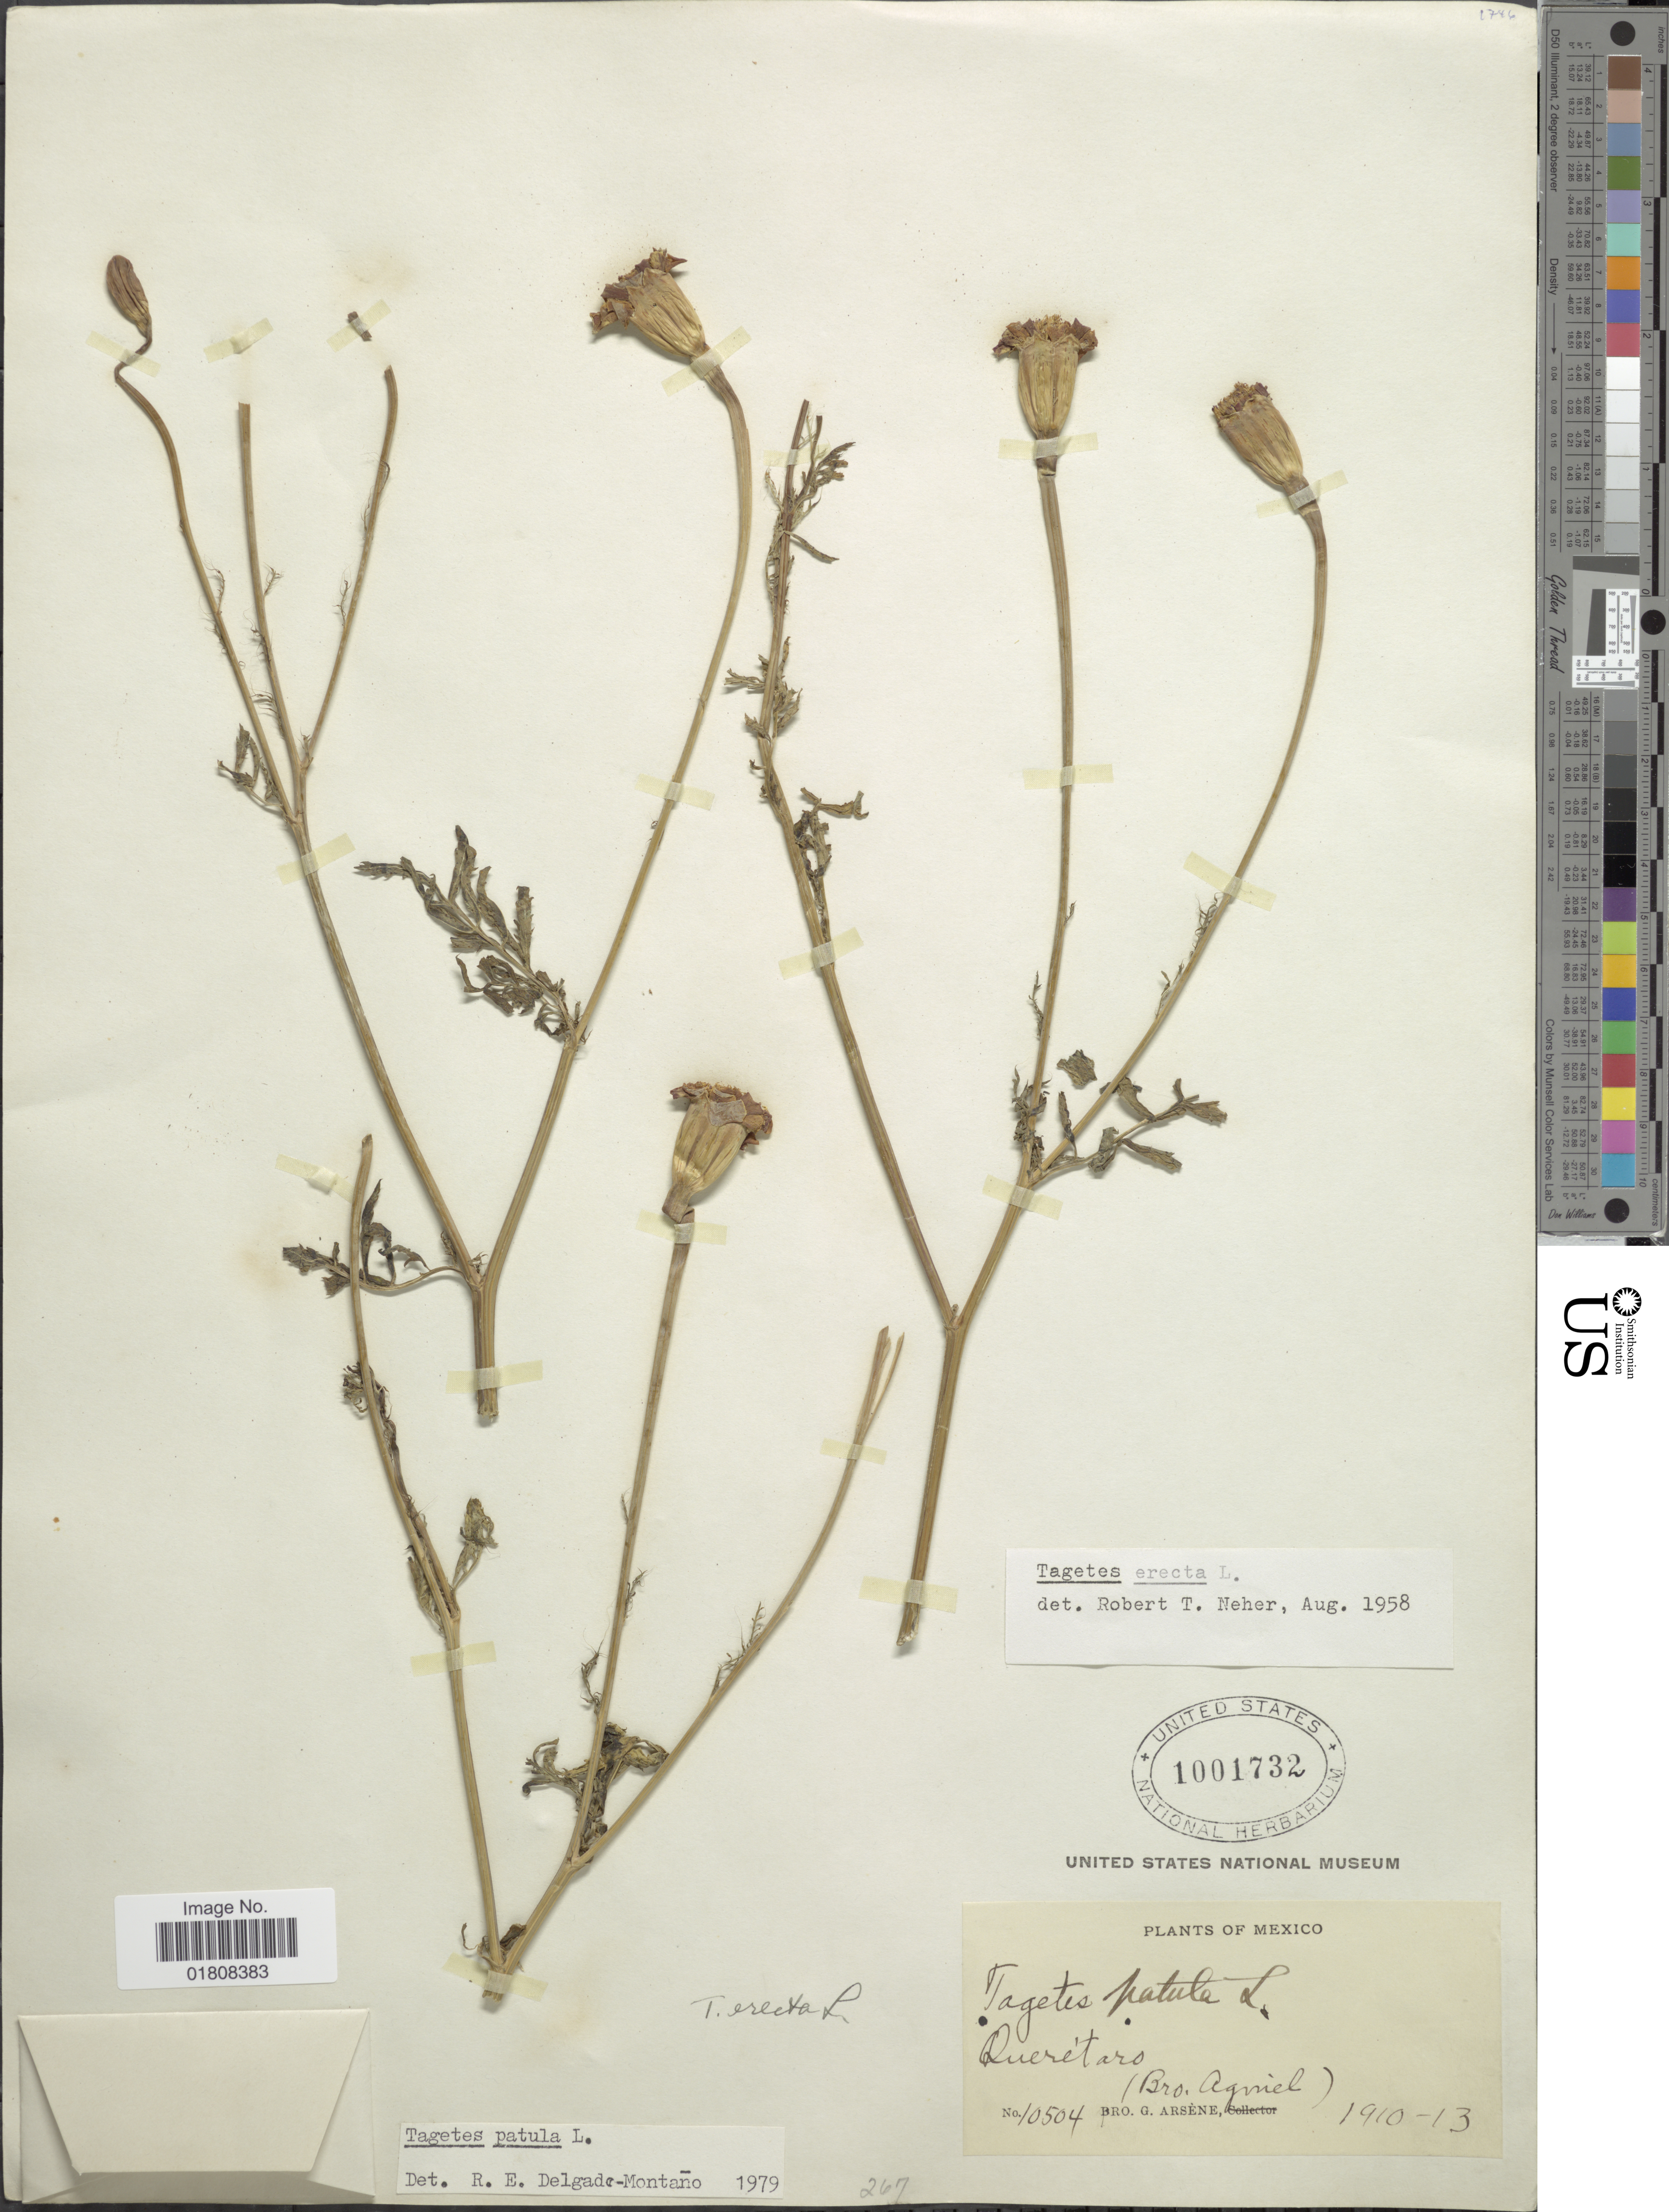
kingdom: Plantae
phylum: Tracheophyta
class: Magnoliopsida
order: Asterales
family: Asteraceae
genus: Tagetes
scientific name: Tagetes patula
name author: L.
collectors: Bro. Agniel & Bro. G. Arsène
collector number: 10504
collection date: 1910/1913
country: Mexico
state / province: Querétaro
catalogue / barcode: US 1001732